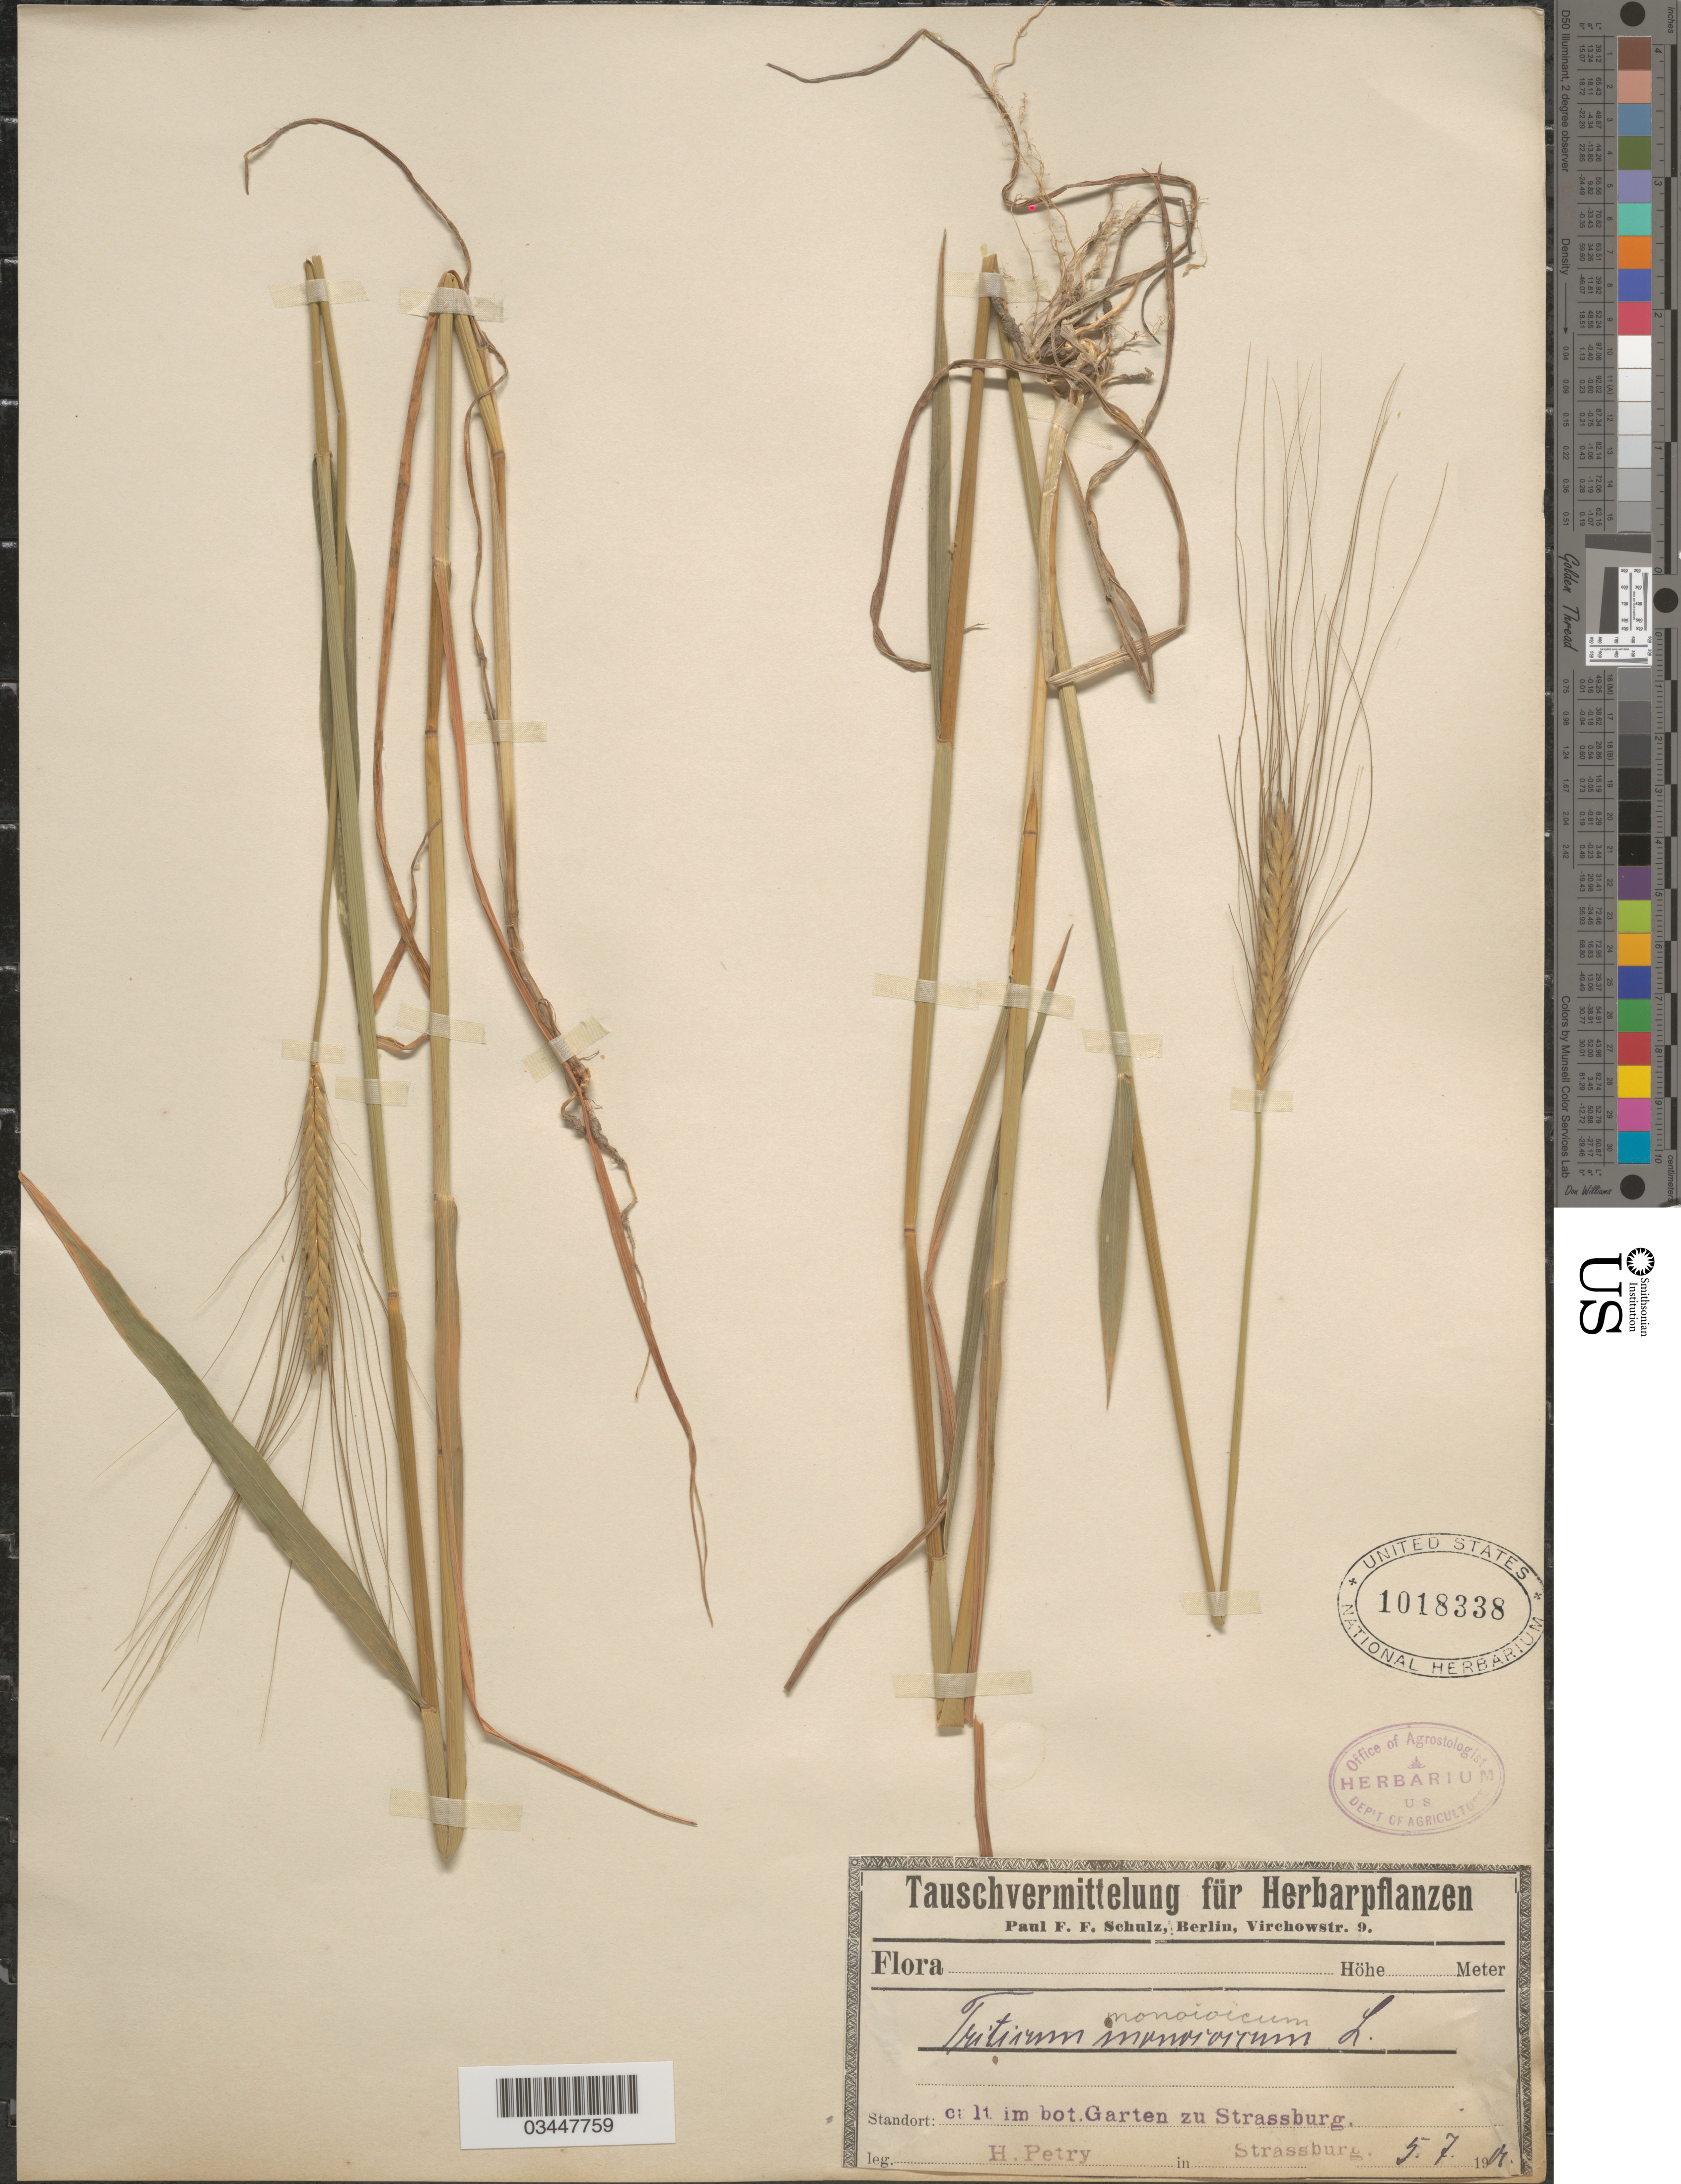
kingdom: Plantae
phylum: Tracheophyta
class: Liliopsida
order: Poales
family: Poaceae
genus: Triticum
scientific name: Triticum monococcum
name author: L.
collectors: H. Petry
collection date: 1901-07-05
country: France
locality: Cult im bot. Garten zu Strassburg. Strassburg.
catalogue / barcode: US 1018338